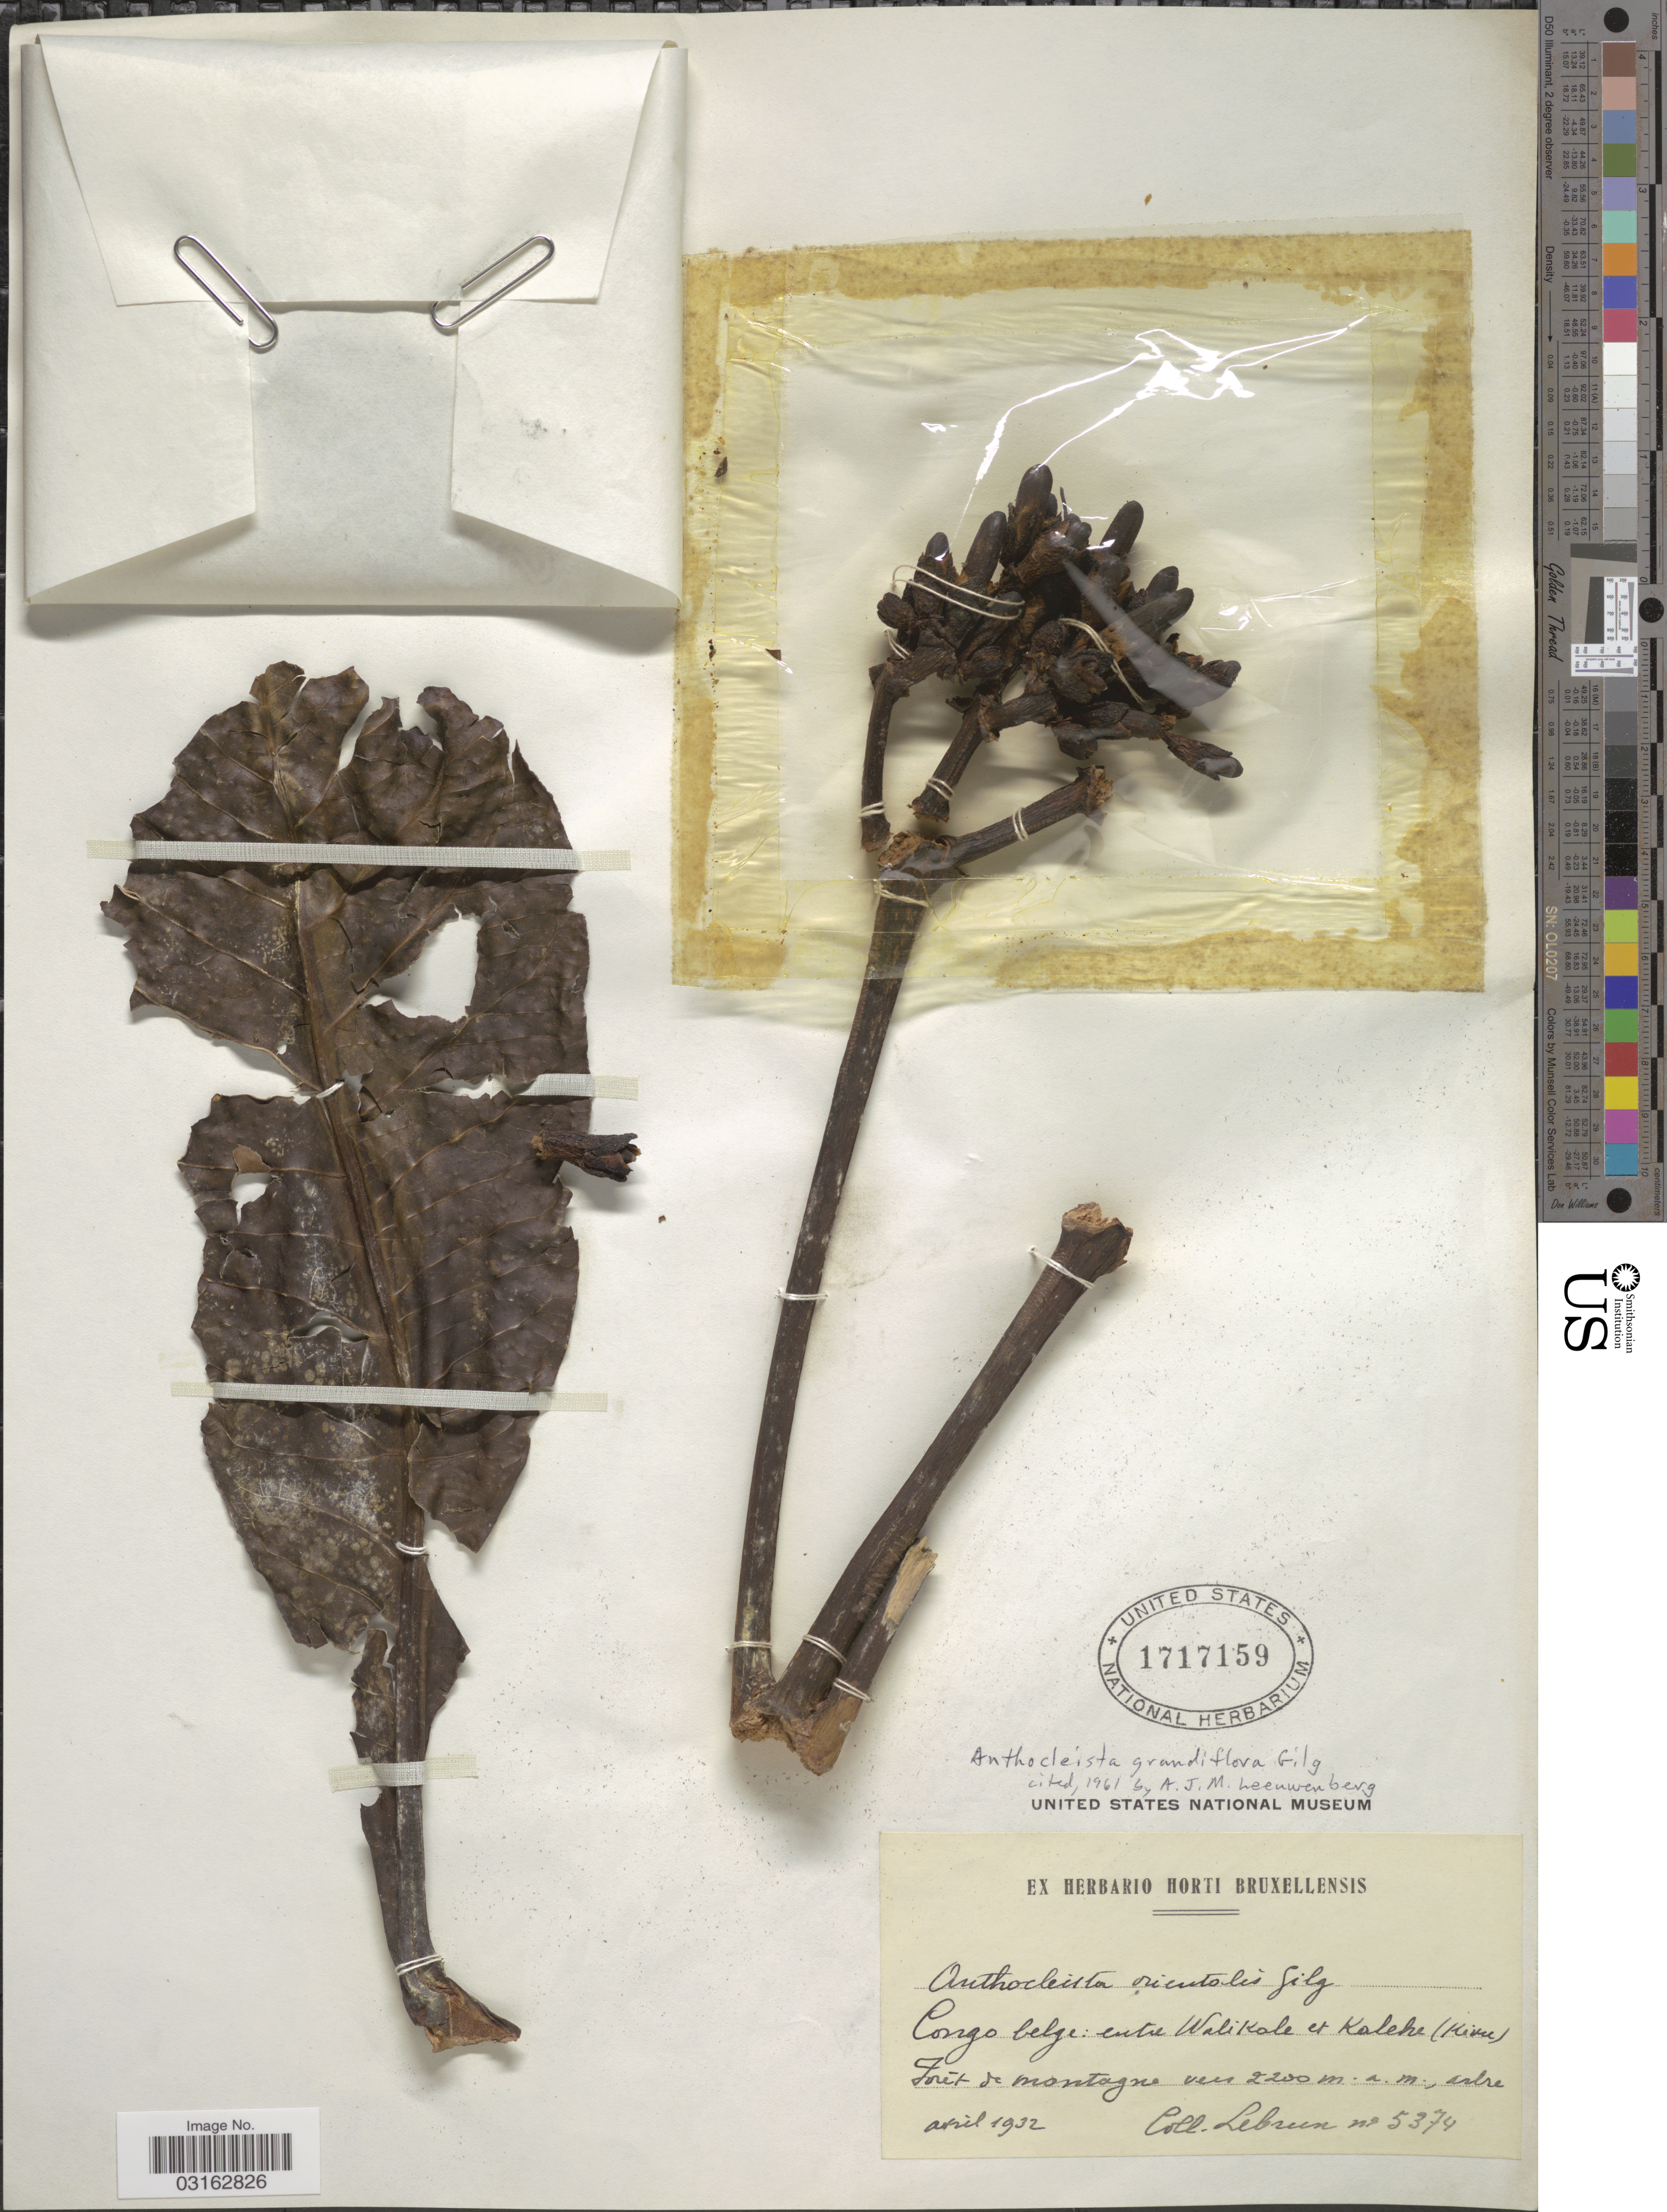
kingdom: Plantae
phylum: Tracheophyta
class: Magnoliopsida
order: Gentianales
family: Gentianaceae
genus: Anthocleista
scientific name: Anthocleista grandiflora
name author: Gilg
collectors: J.A. Lebrun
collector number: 5374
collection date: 1932-04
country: Congo, Democratic Republic of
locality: Congo belge: entre Walikale et Kalehe (Kivu).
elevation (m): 2200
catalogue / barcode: US 1717159